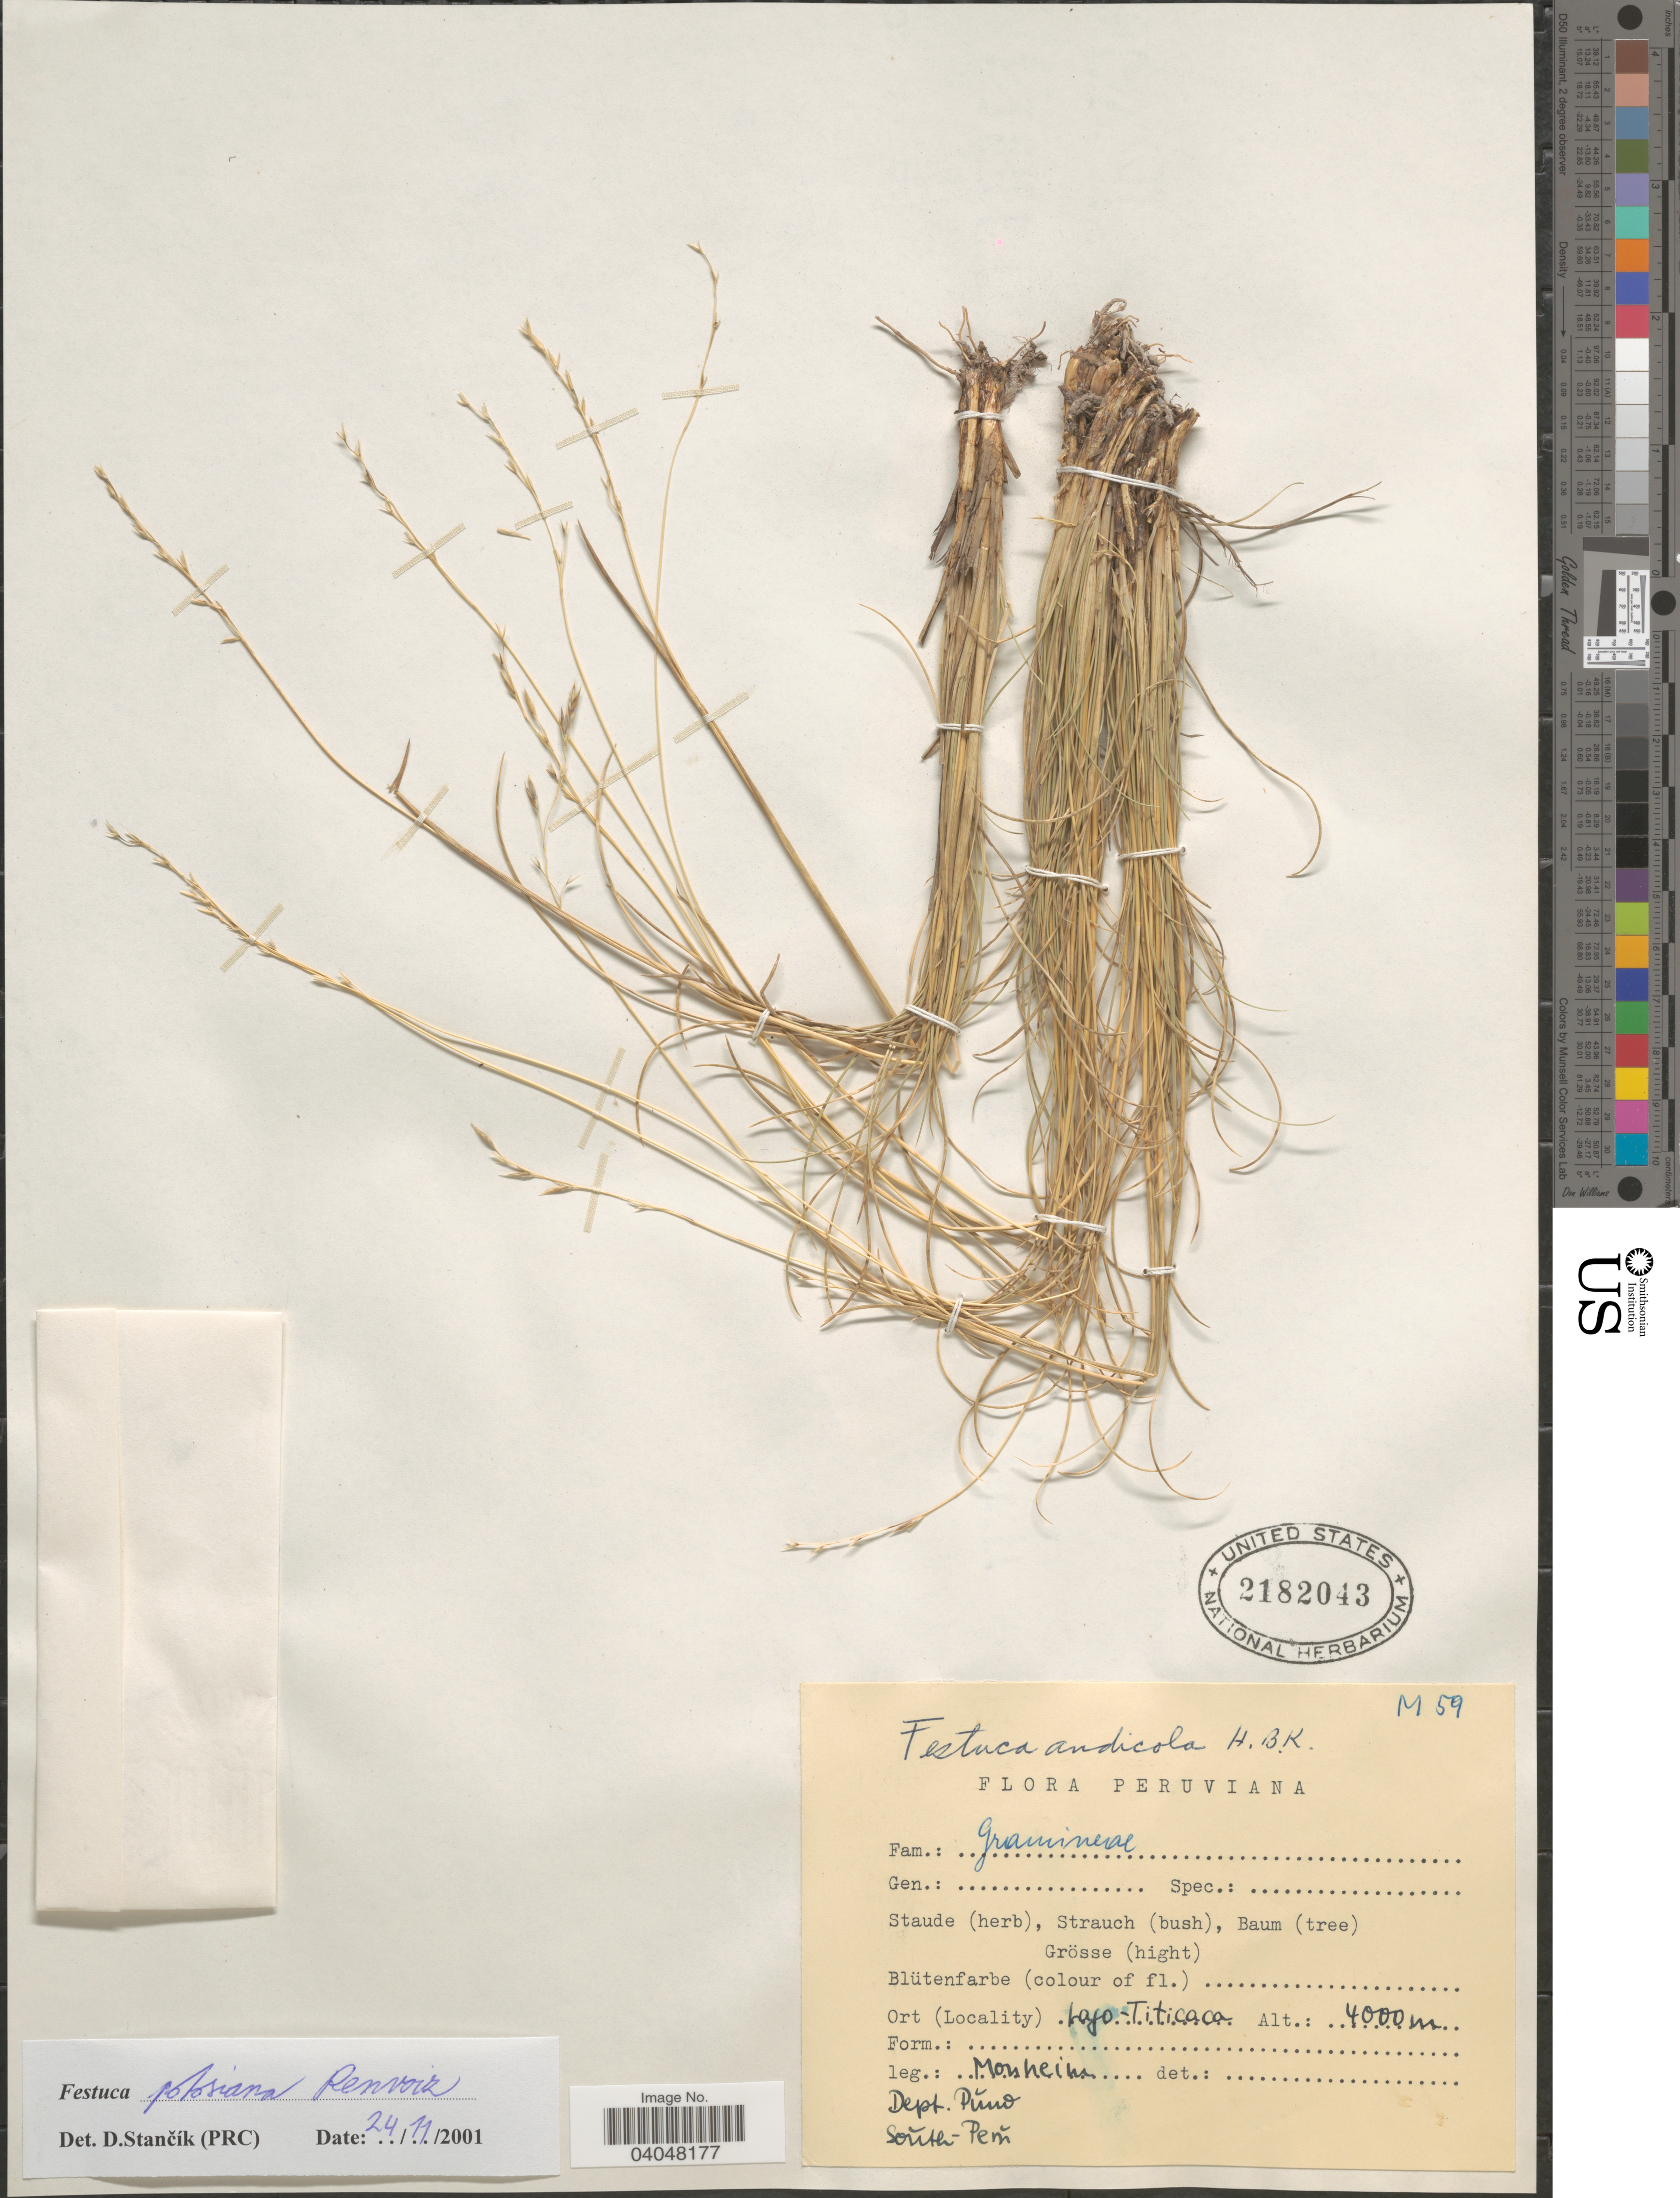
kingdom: Plantae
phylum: Tracheophyta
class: Liliopsida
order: Poales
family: Poaceae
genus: Festuca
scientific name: Festuca potosiana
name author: Renvoize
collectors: Monheim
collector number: M59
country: Peru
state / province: Puno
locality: Lago-Titicaca. Dept. Pŭno. Soŭth-Perŭ.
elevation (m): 4000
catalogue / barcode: US 2182043